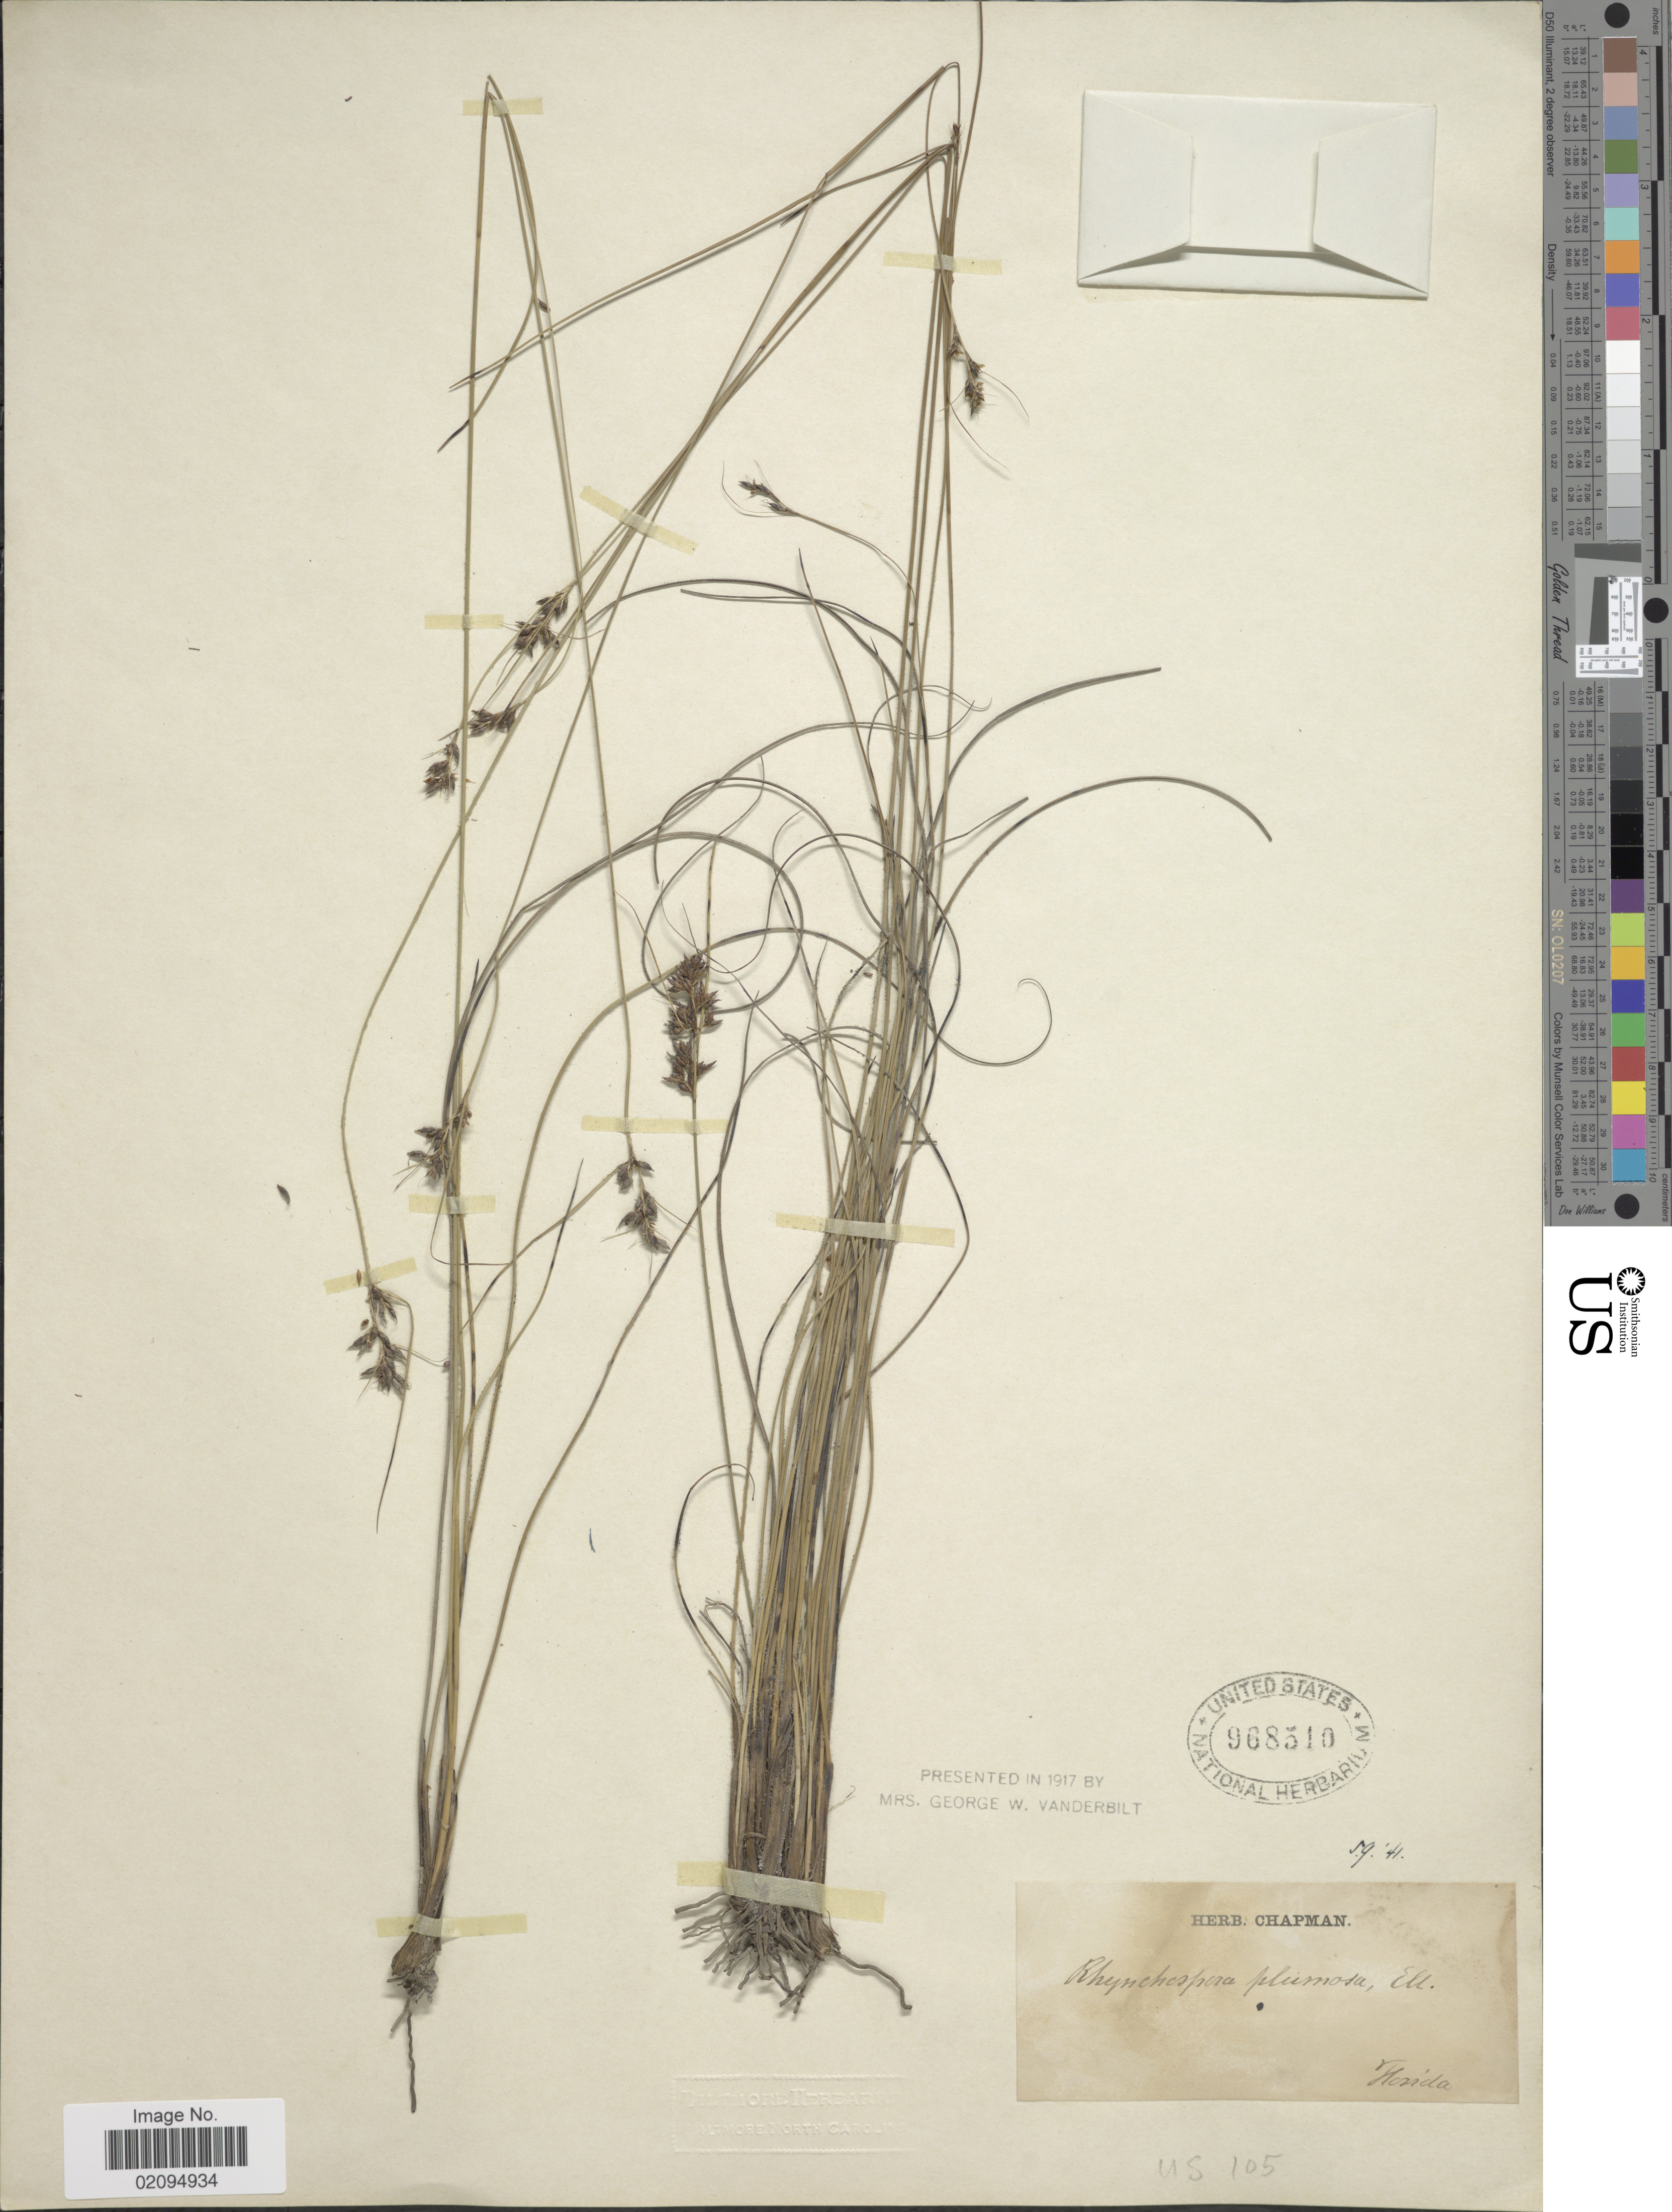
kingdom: Plantae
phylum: Tracheophyta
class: Liliopsida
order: Poales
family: Cyperaceae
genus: Rhynchospora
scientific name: Rhynchospora plumosa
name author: Elliott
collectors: ex herb. Chapman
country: United States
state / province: Florida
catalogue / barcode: US 968510